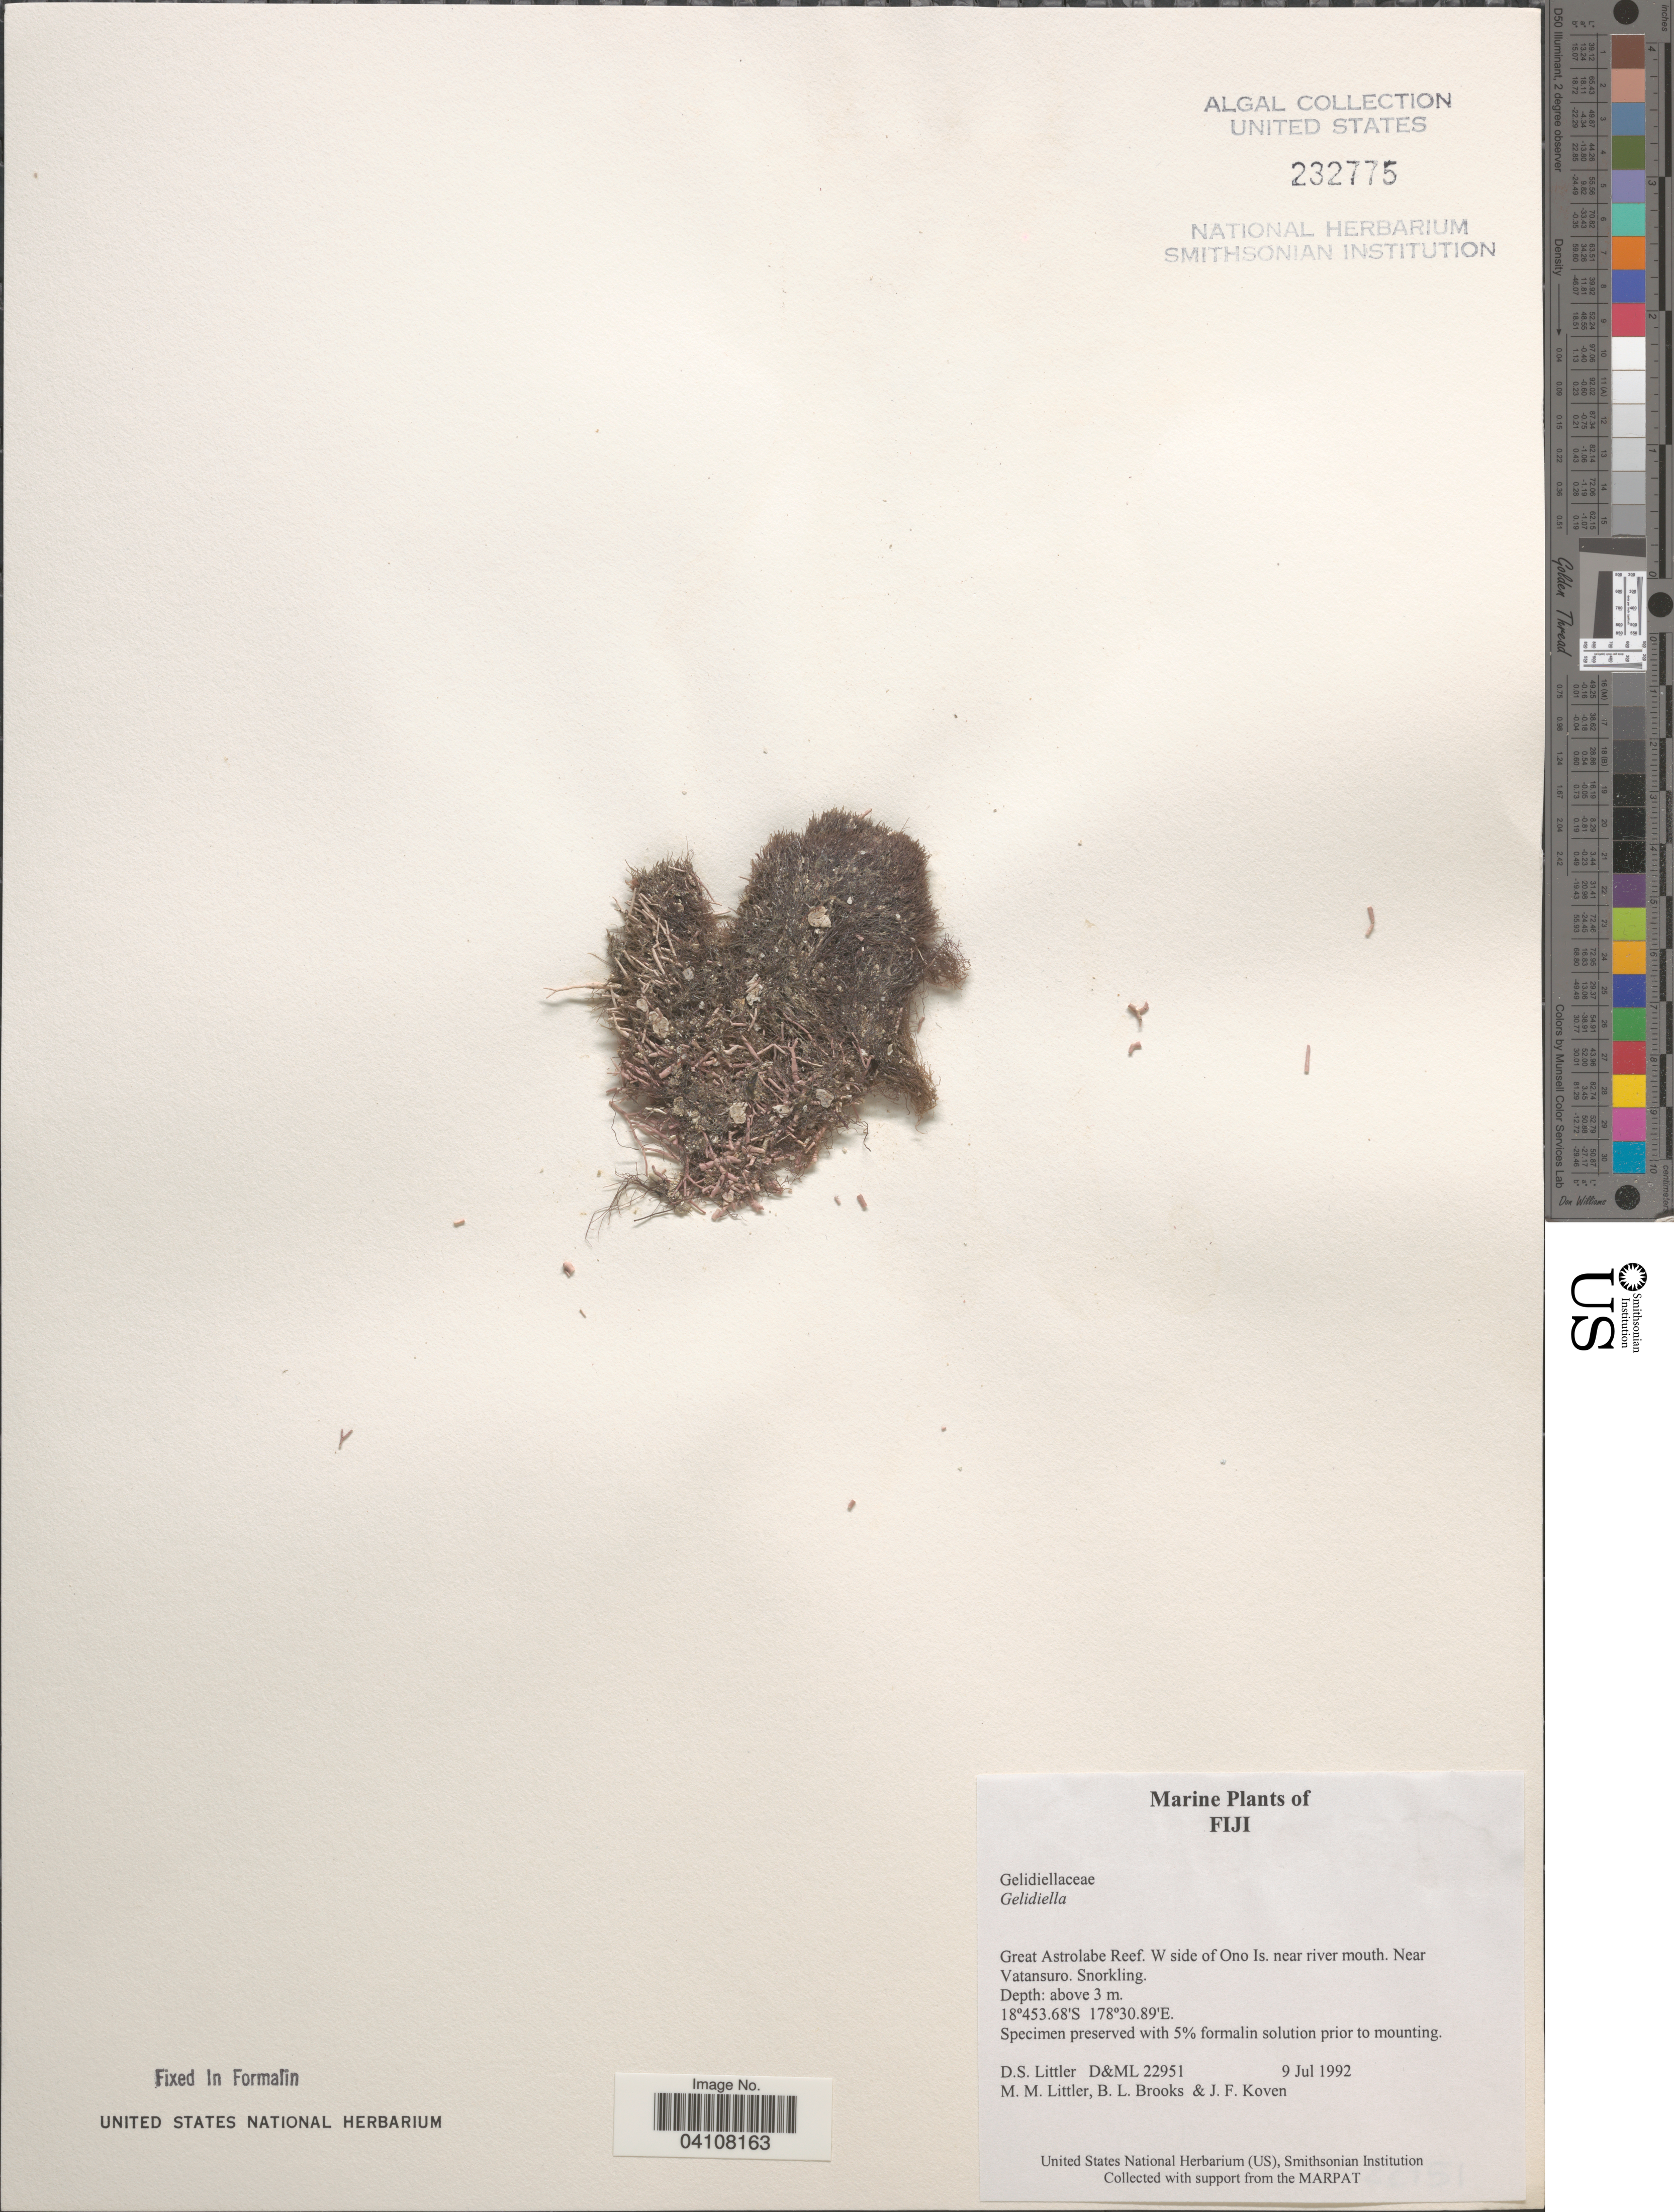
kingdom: Plantae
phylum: Rhodophyta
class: Florideophyceae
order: Gelidiales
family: Gelidiellaceae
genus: Gelidiella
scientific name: Gelidiella sp.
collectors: D. S. Littler, B. Brooks & J. Koven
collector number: D&ML22951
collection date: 1992-07-09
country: Fiji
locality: Great Astrolabe Reef. W side of Ono Is. near river mouth. Near Vatansuro. Snorkling.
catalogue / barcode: US 232775